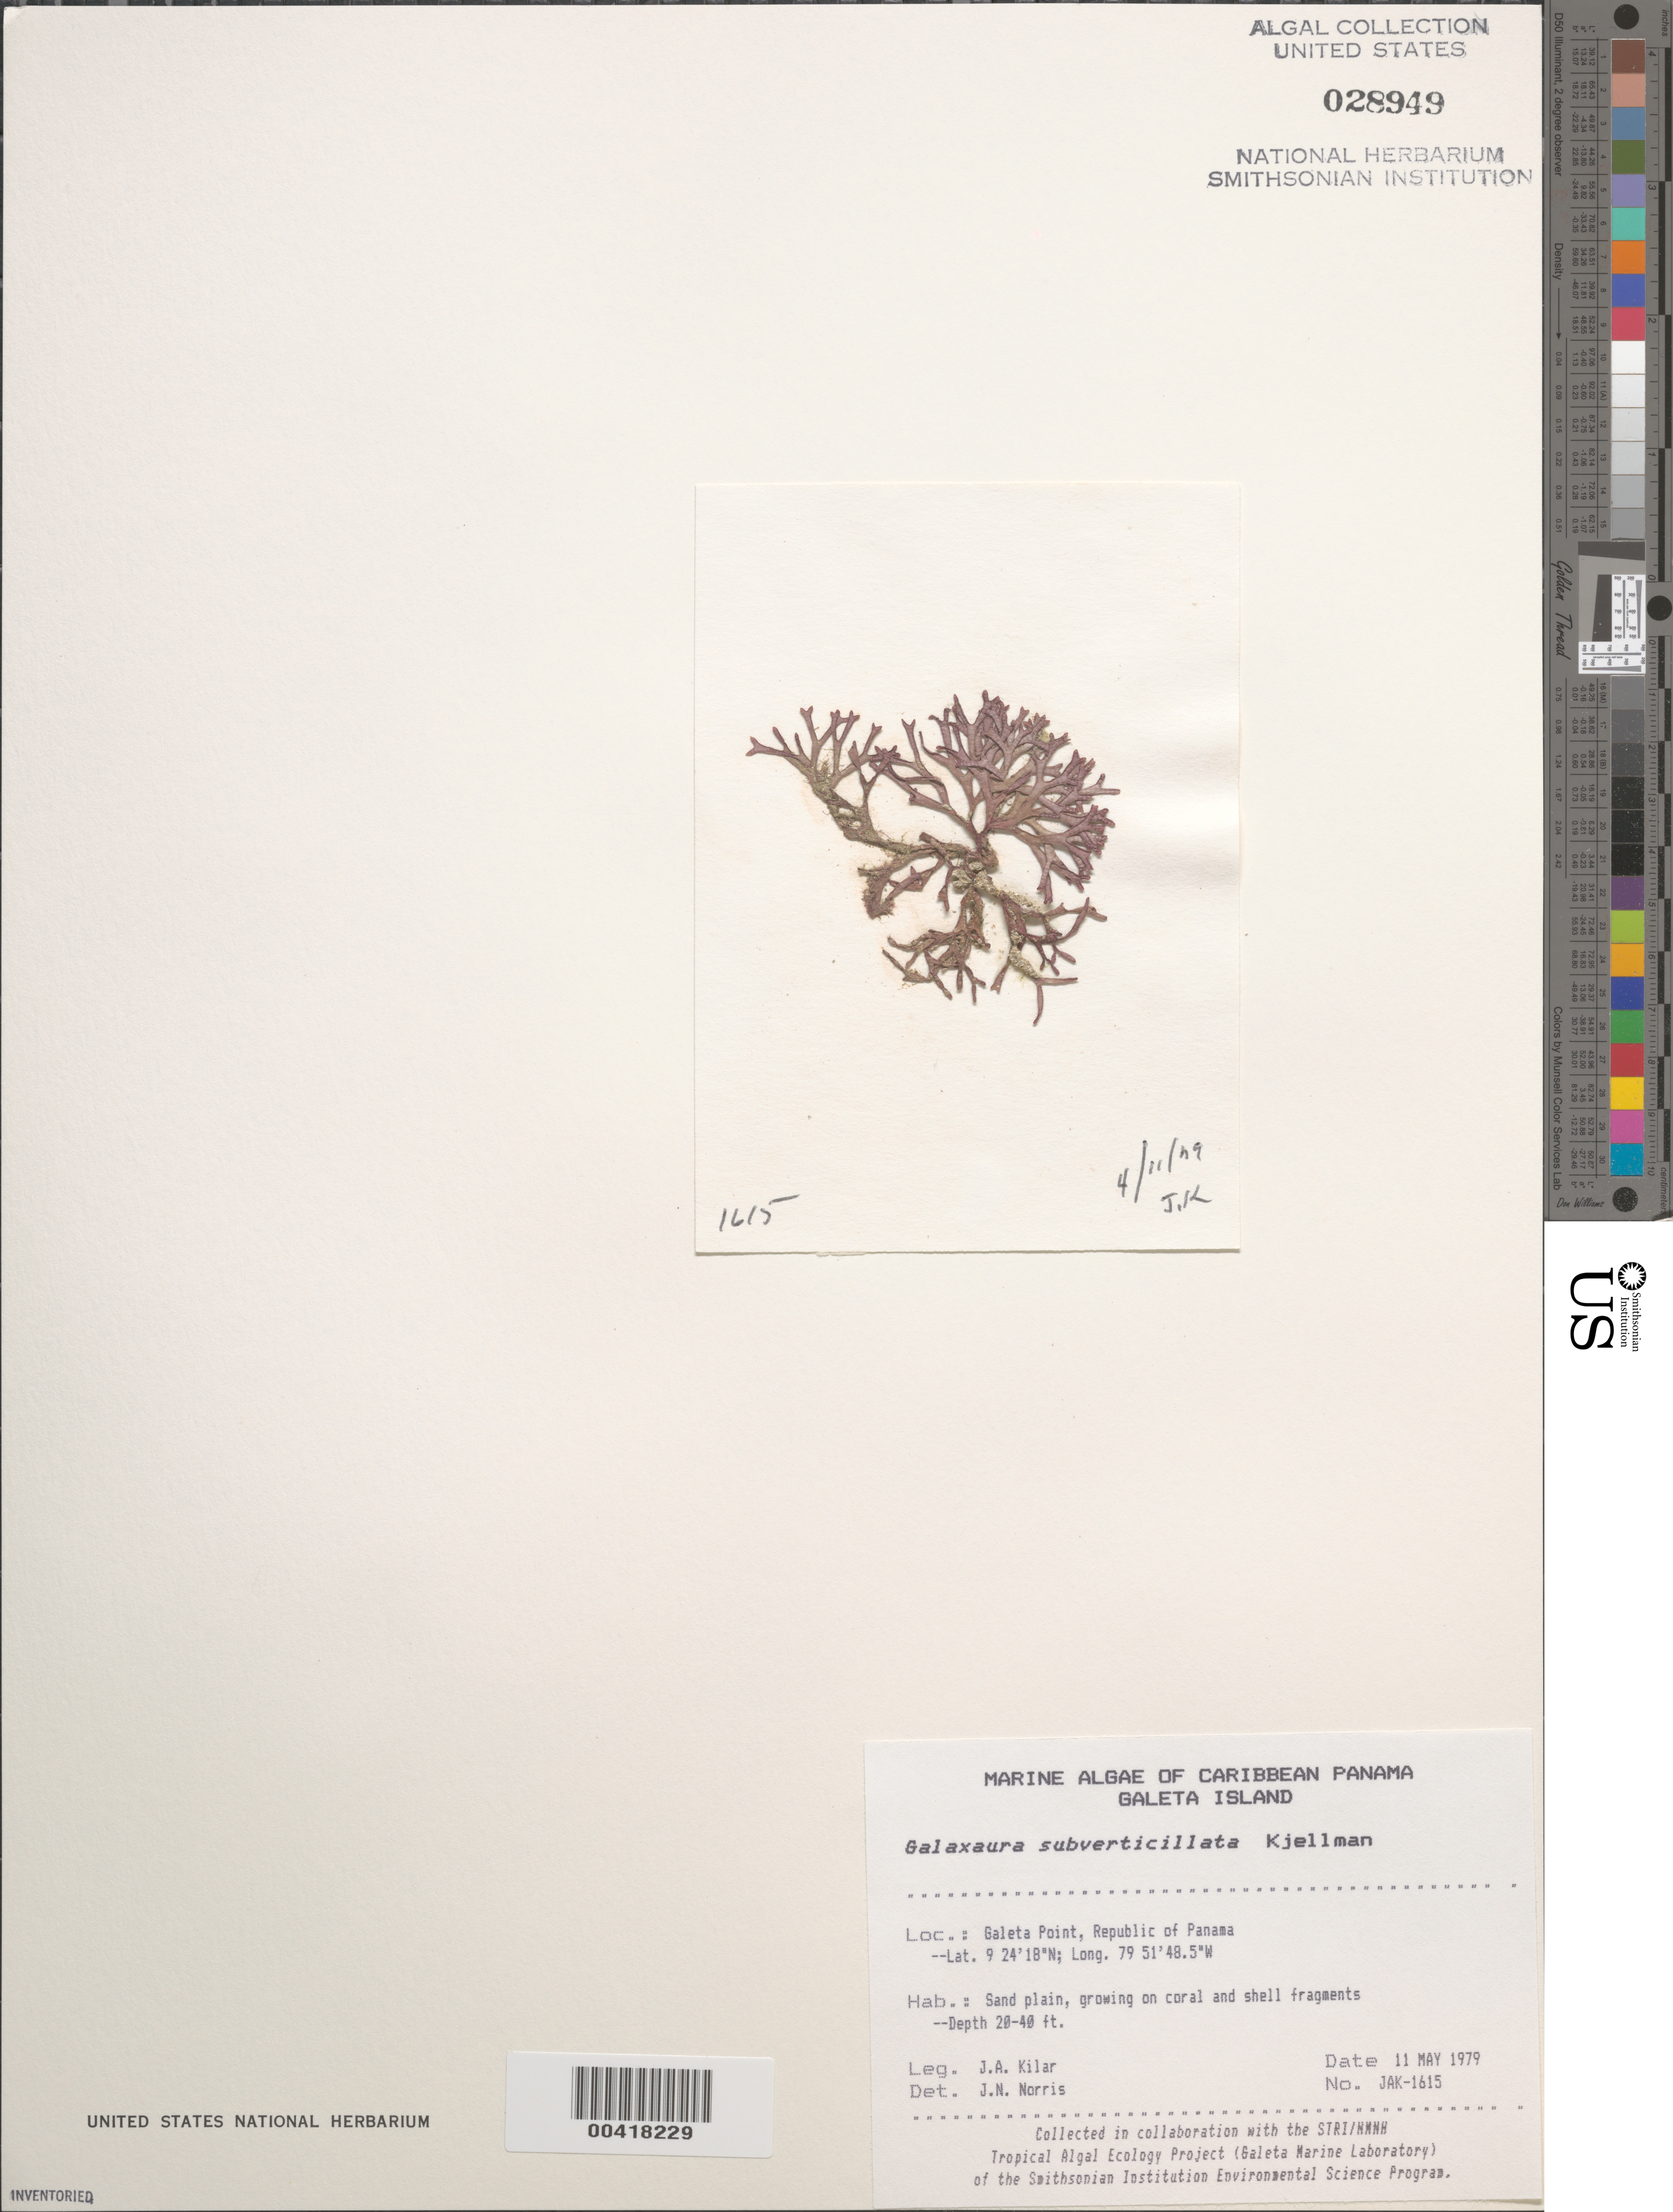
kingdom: Plantae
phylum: Rhodophyta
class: Florideophyceae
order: Nemaliales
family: Galaxauraceae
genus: Galaxaura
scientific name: Galaxaura rugosa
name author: (Ellis & Sol.) J.V.Lamouroux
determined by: Algae name updating Project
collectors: J. A. Kilar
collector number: JAK-1615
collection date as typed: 11 May 1979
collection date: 1979-05-11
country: Panama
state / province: Colón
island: Galeta Island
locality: Galeta Point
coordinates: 9 24' 18" N, 79 51' 48.5" W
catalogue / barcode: US 28949